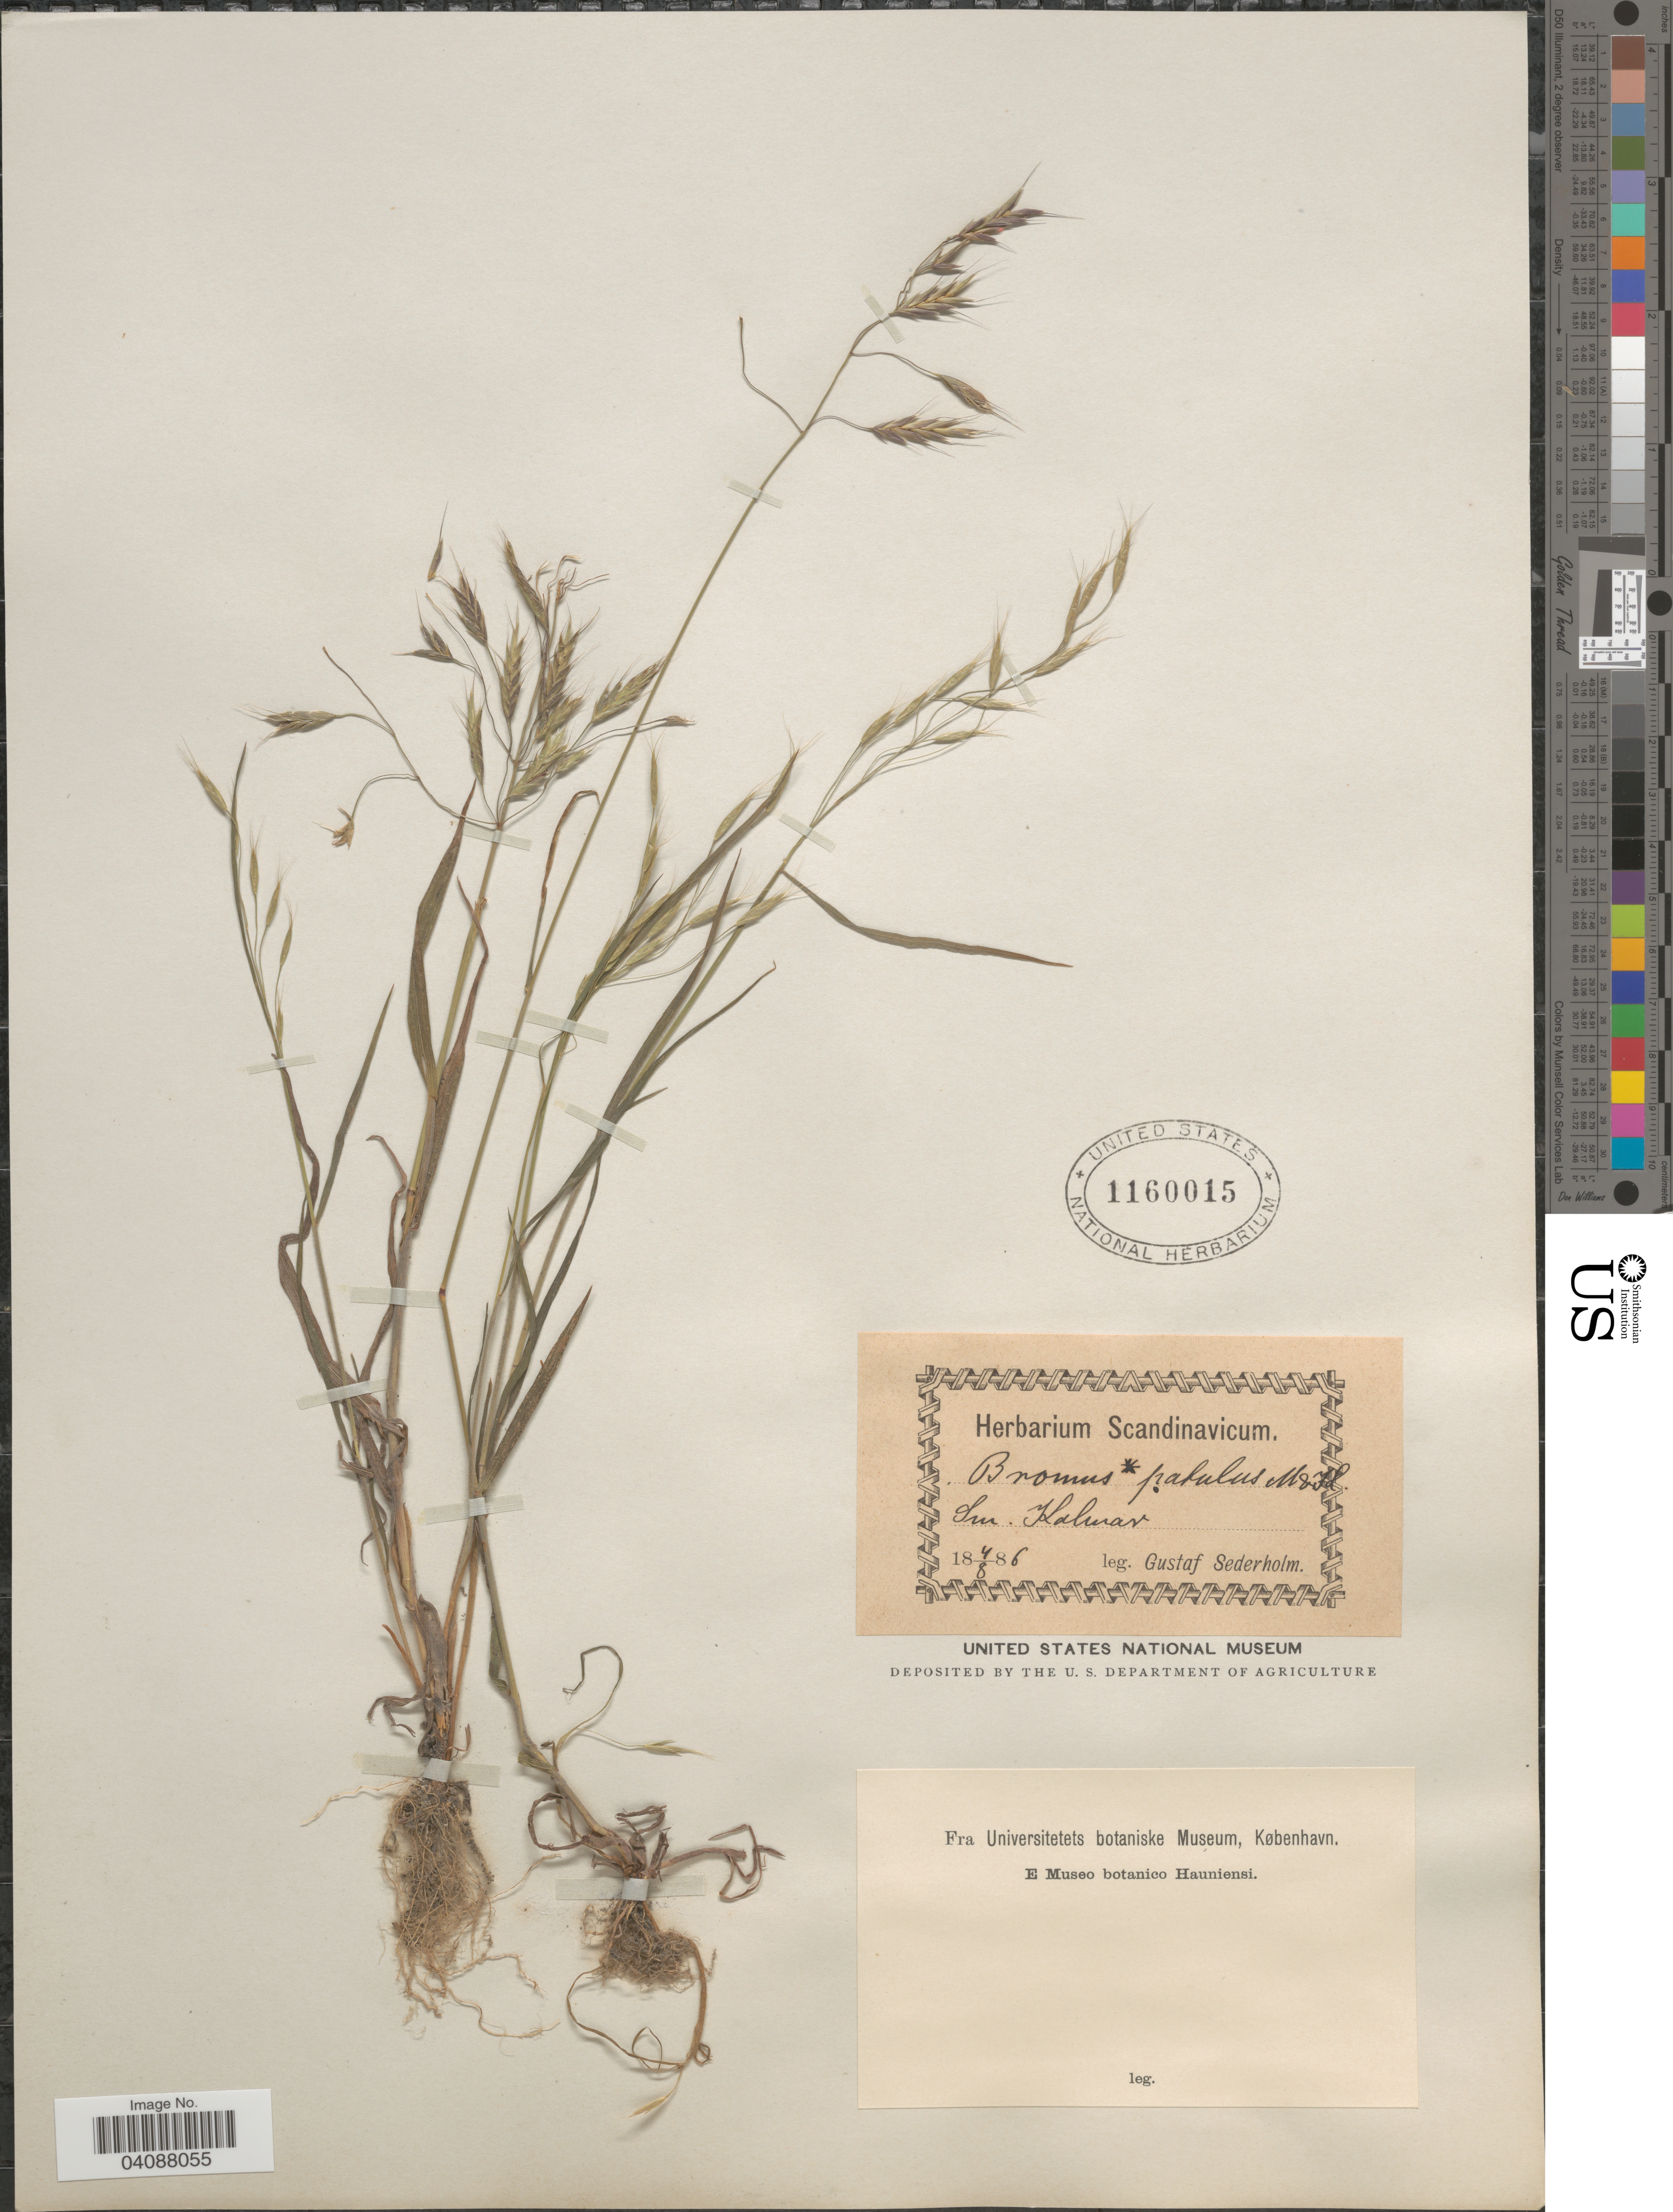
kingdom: Plantae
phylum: Tracheophyta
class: Liliopsida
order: Poales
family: Poaceae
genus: Bromus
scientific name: Bromus japonicus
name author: Houtt.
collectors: G. Sederholm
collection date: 1886-08-04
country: Sweden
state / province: Kalmar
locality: Sm.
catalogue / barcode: US 1160015